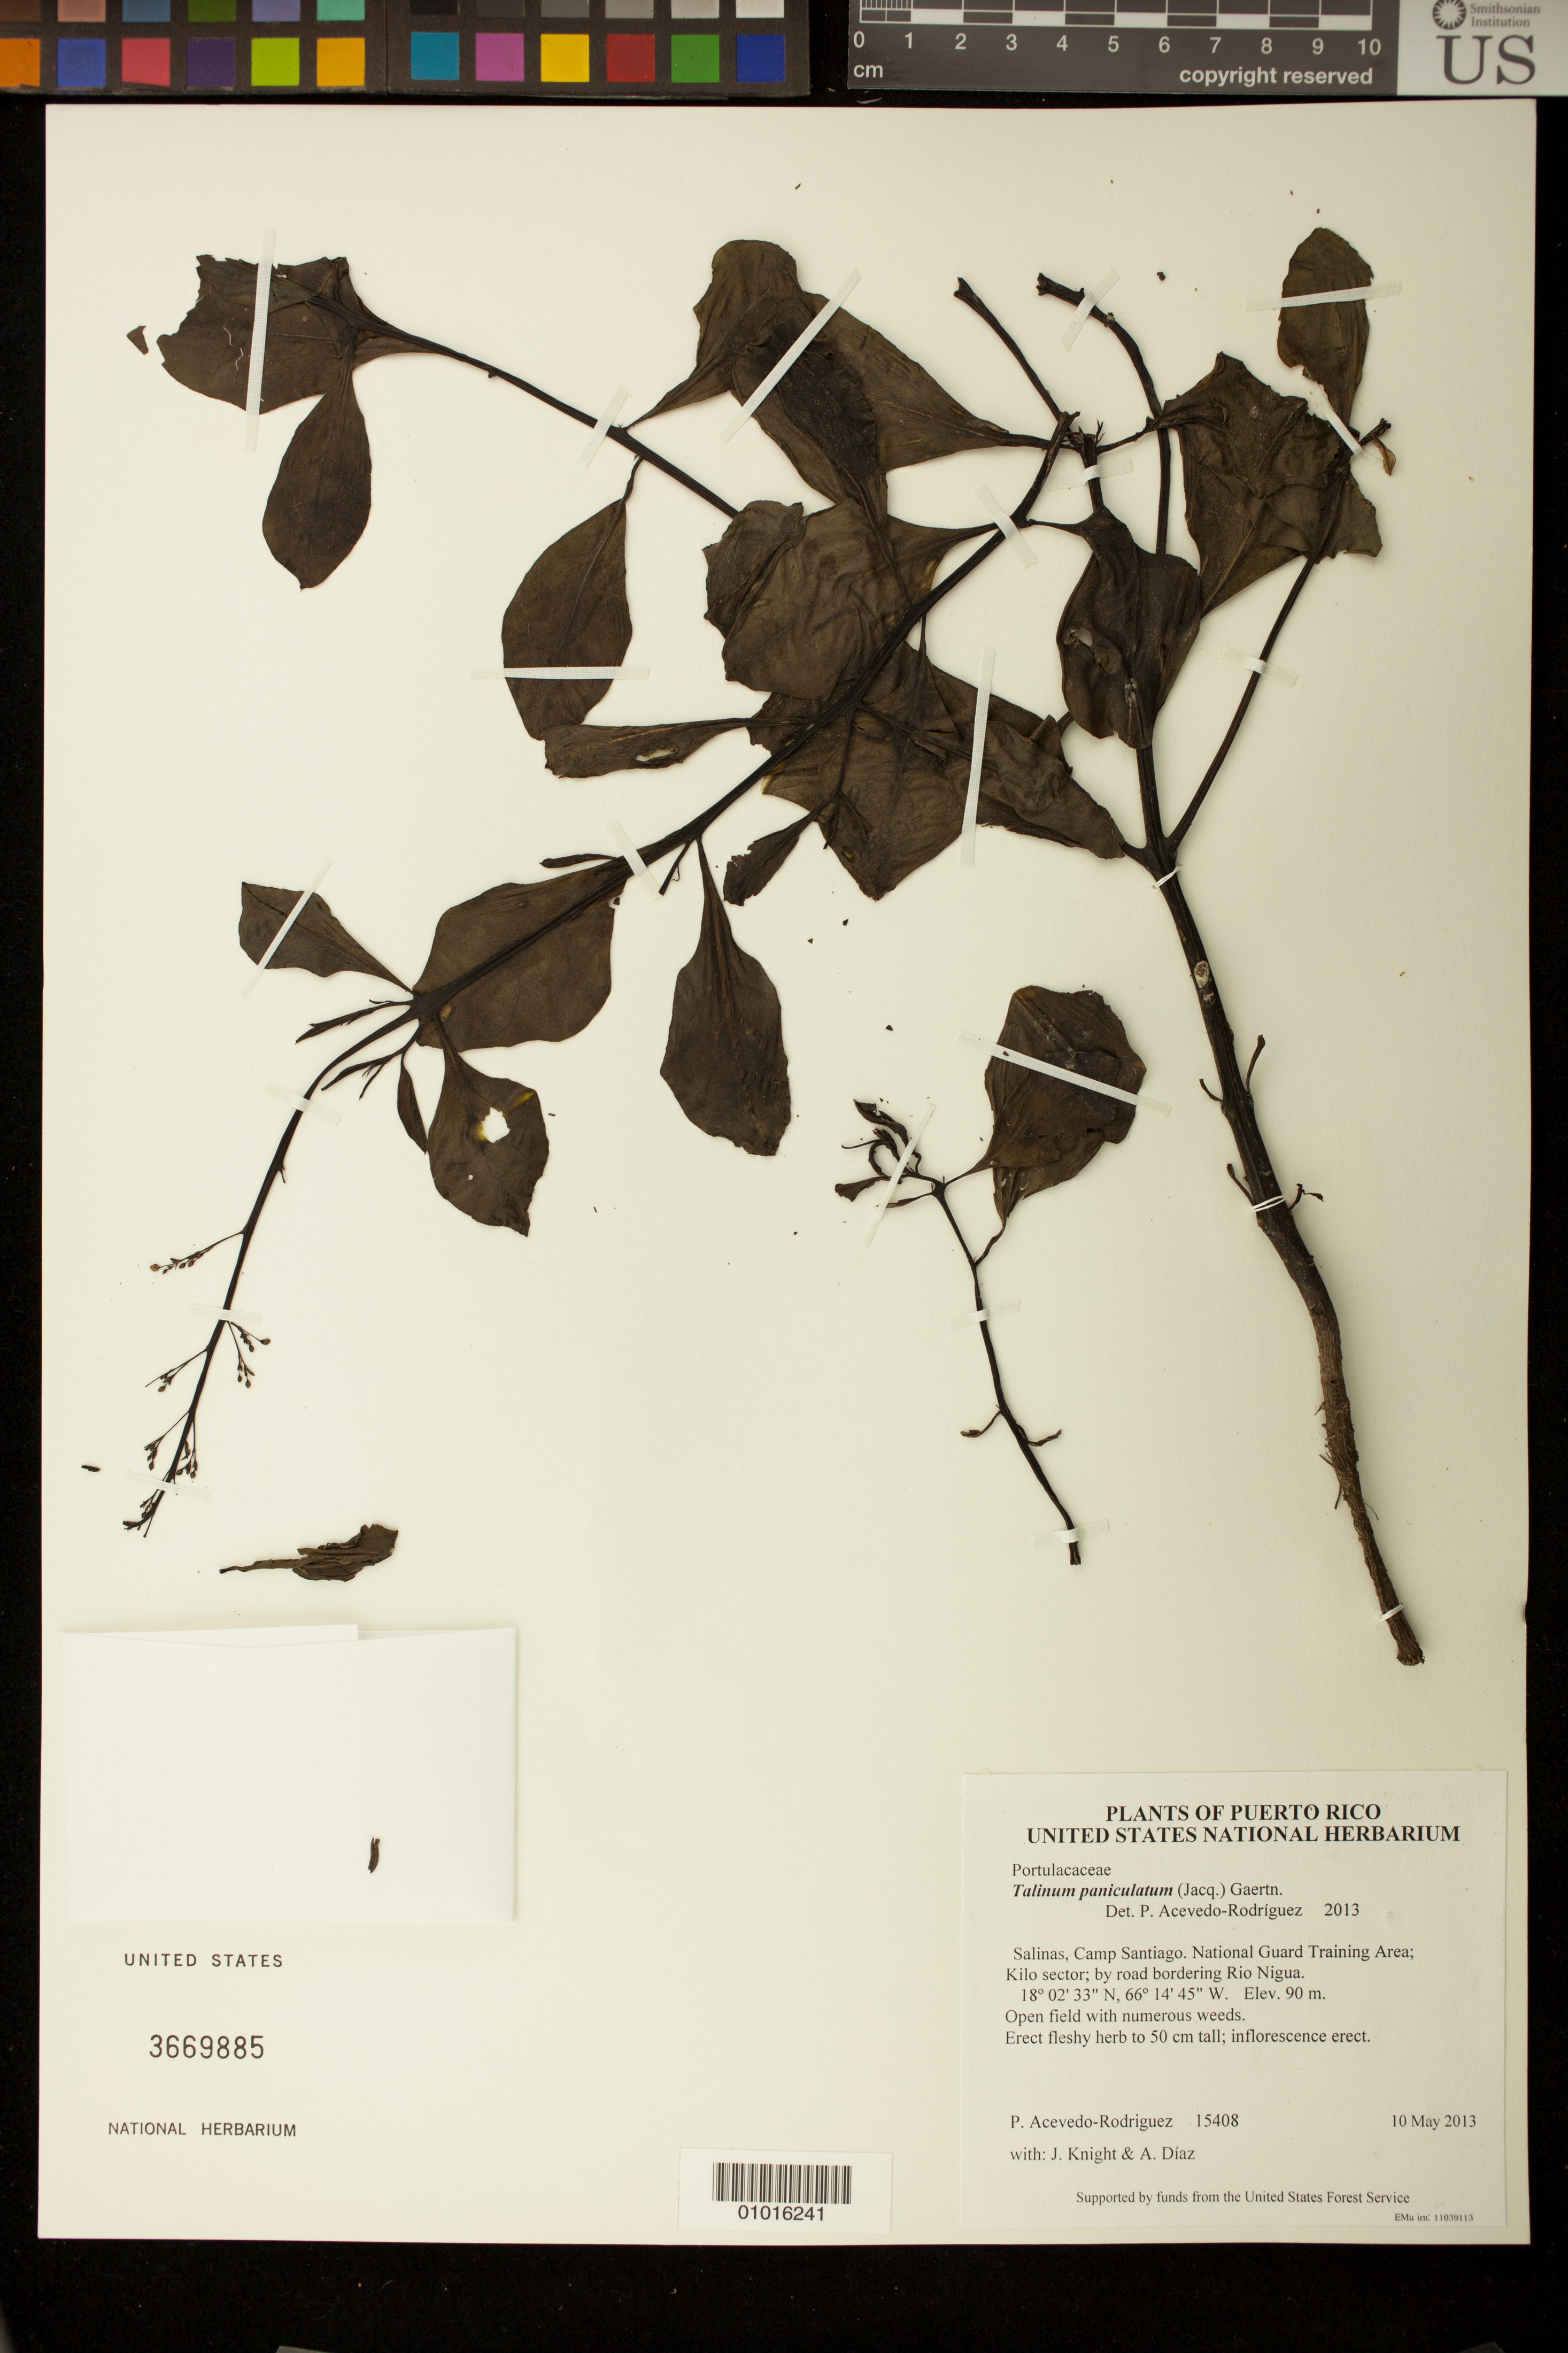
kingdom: Plantae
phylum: Tracheophyta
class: Magnoliopsida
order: Caryophyllales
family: Talinaceae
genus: Talinum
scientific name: Talinum paniculatum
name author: (Jacq.) Gaertn.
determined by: Acevedo-Rodríguez, P., (BOT), Smithsonian Institution - National Museum of Natural History (UNITED STATES)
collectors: P. Acevedo-Rodr., J. Knight & A. Díaz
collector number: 15408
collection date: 2013-05-10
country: Puerto Rico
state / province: Salinas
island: Puerto Rico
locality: Camp Santiago. National Guard Training Area; Kilo sector; by road bordering Rio Nigua.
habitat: Open field with numerous weeds.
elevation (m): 90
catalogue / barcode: US 3669885